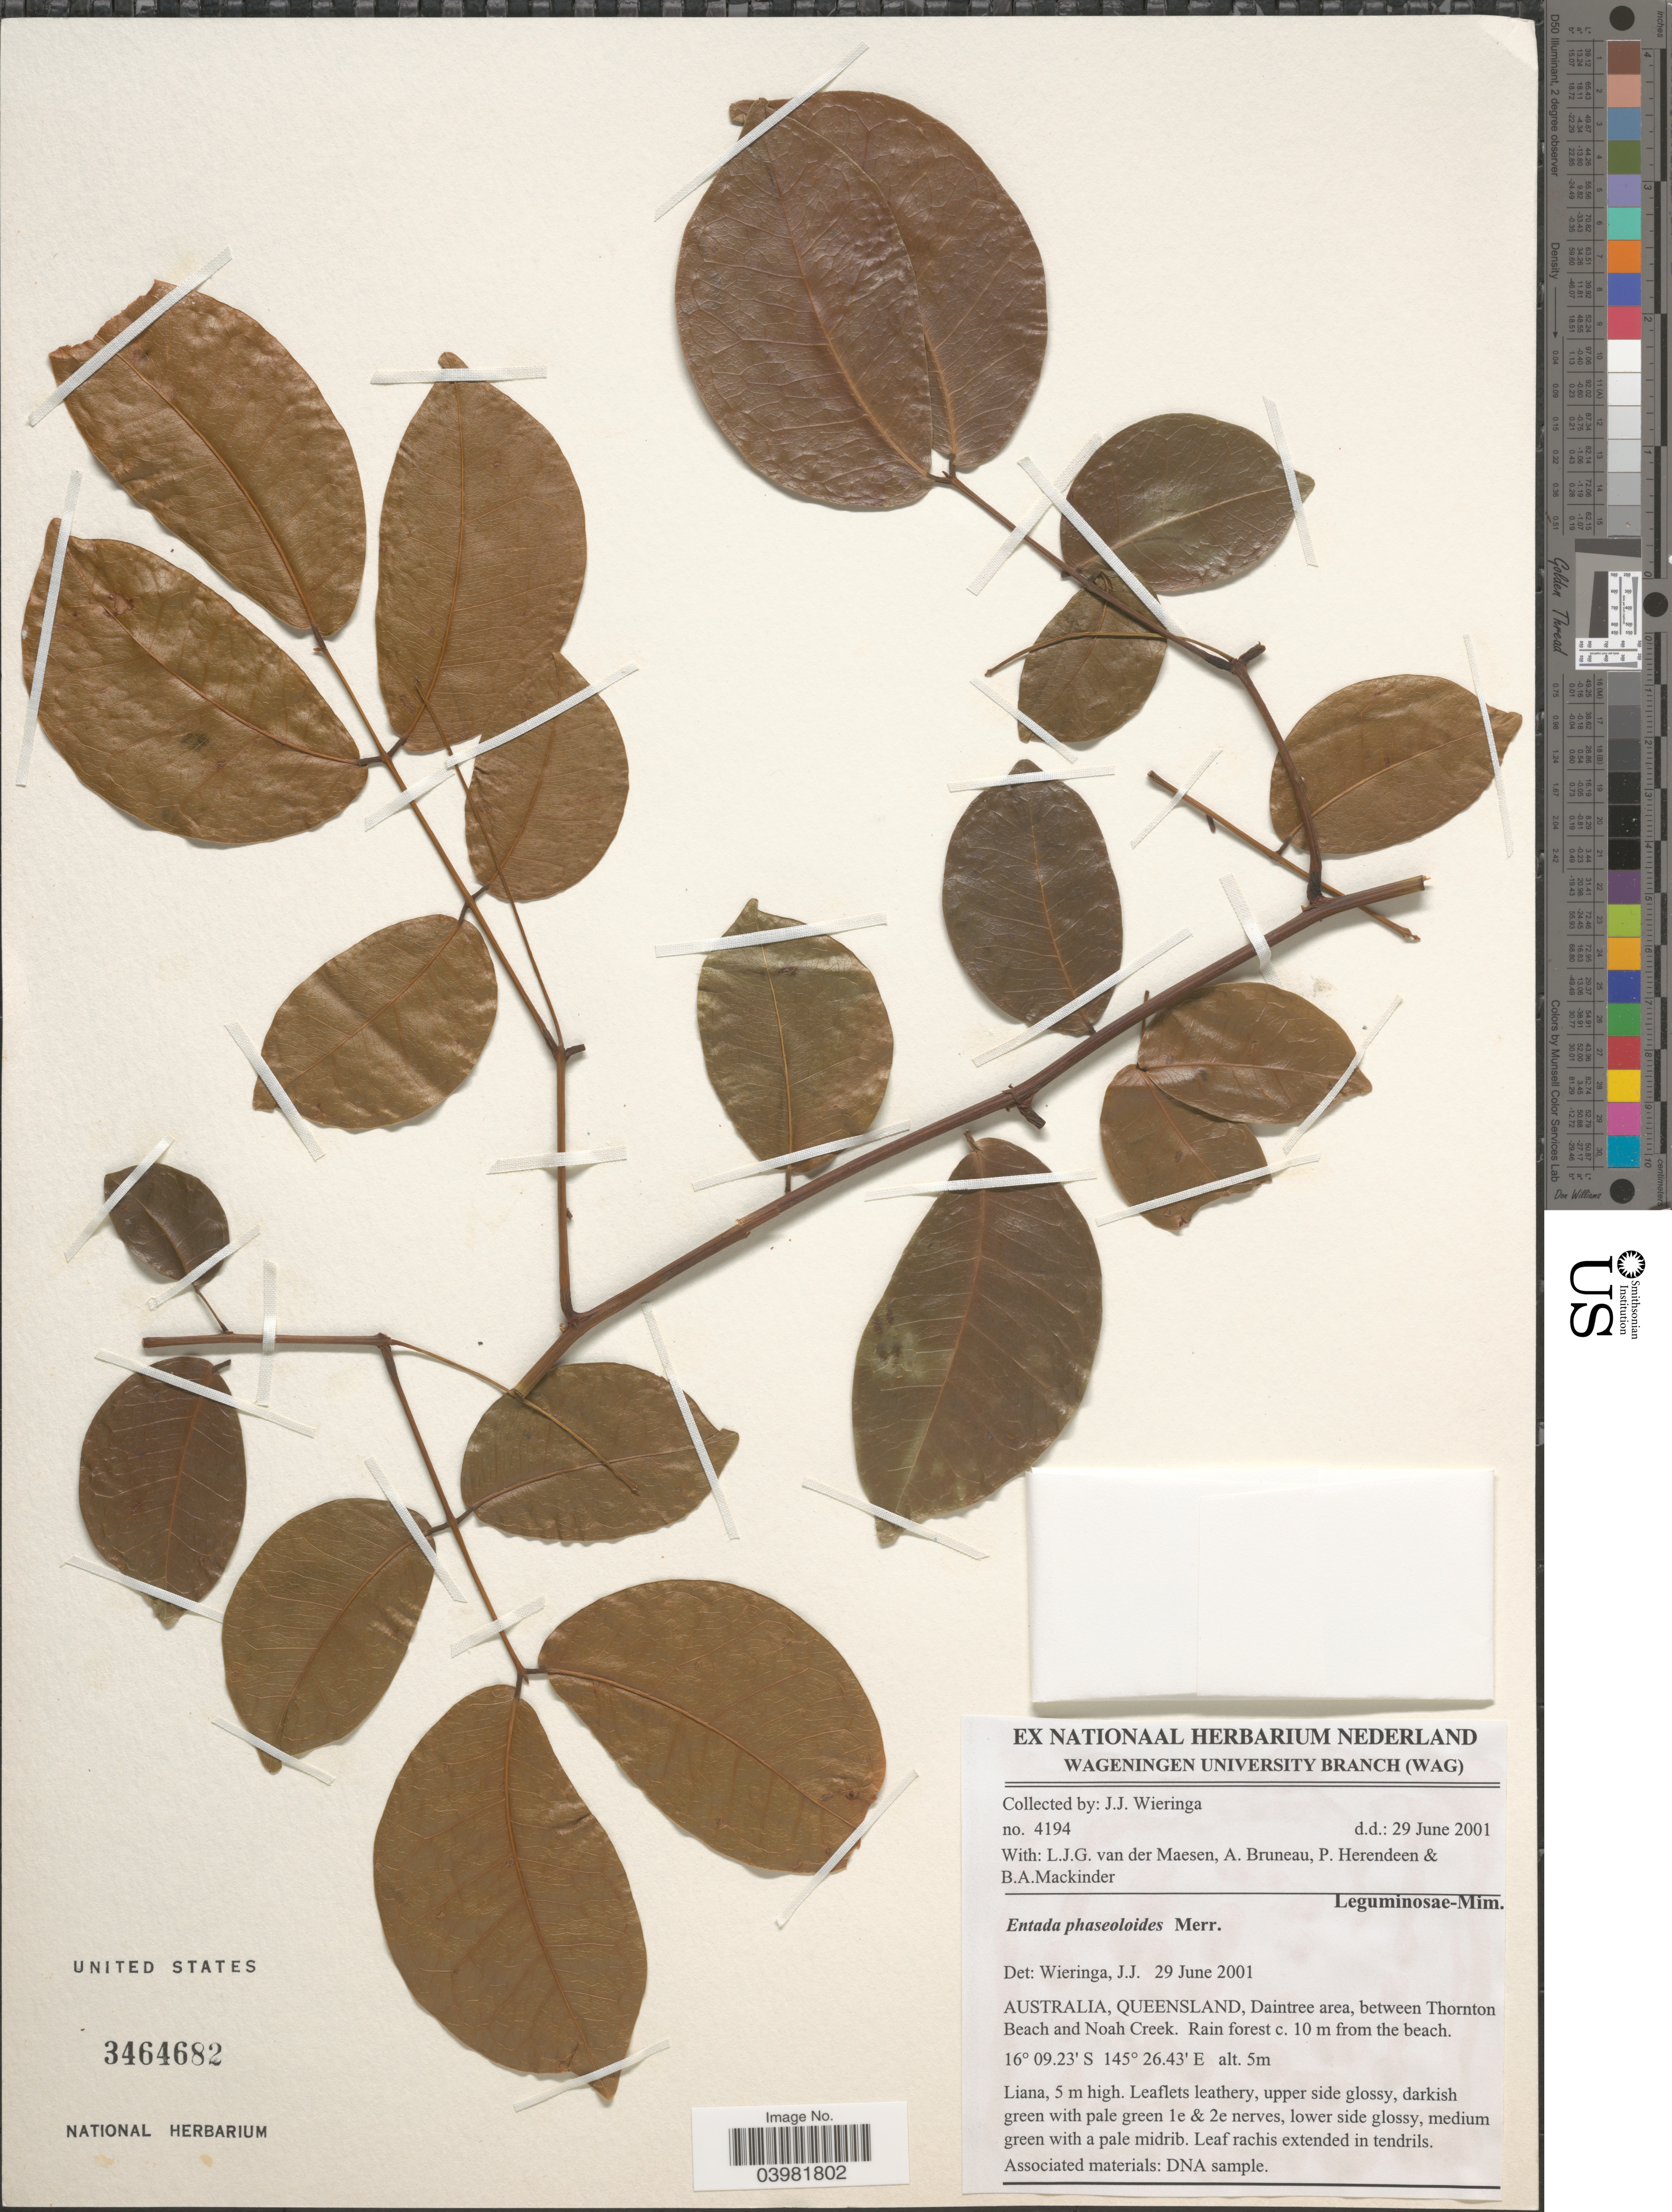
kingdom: Plantae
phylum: Tracheophyta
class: Magnoliopsida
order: Fabales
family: Fabaceae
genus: Entada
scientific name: Entada phaseoloides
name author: (L.) Merr.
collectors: J. Wieringa, L. van der Maesen, A. Bruneau, P. S. Herendeen & B. Mackinder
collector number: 4194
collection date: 2001-06-29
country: Australia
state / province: Queensland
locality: Daintree area, between Thornton Beach and Noah Creek. Rain forest c. 10 m from the beach.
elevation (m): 5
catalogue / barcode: US 3464682